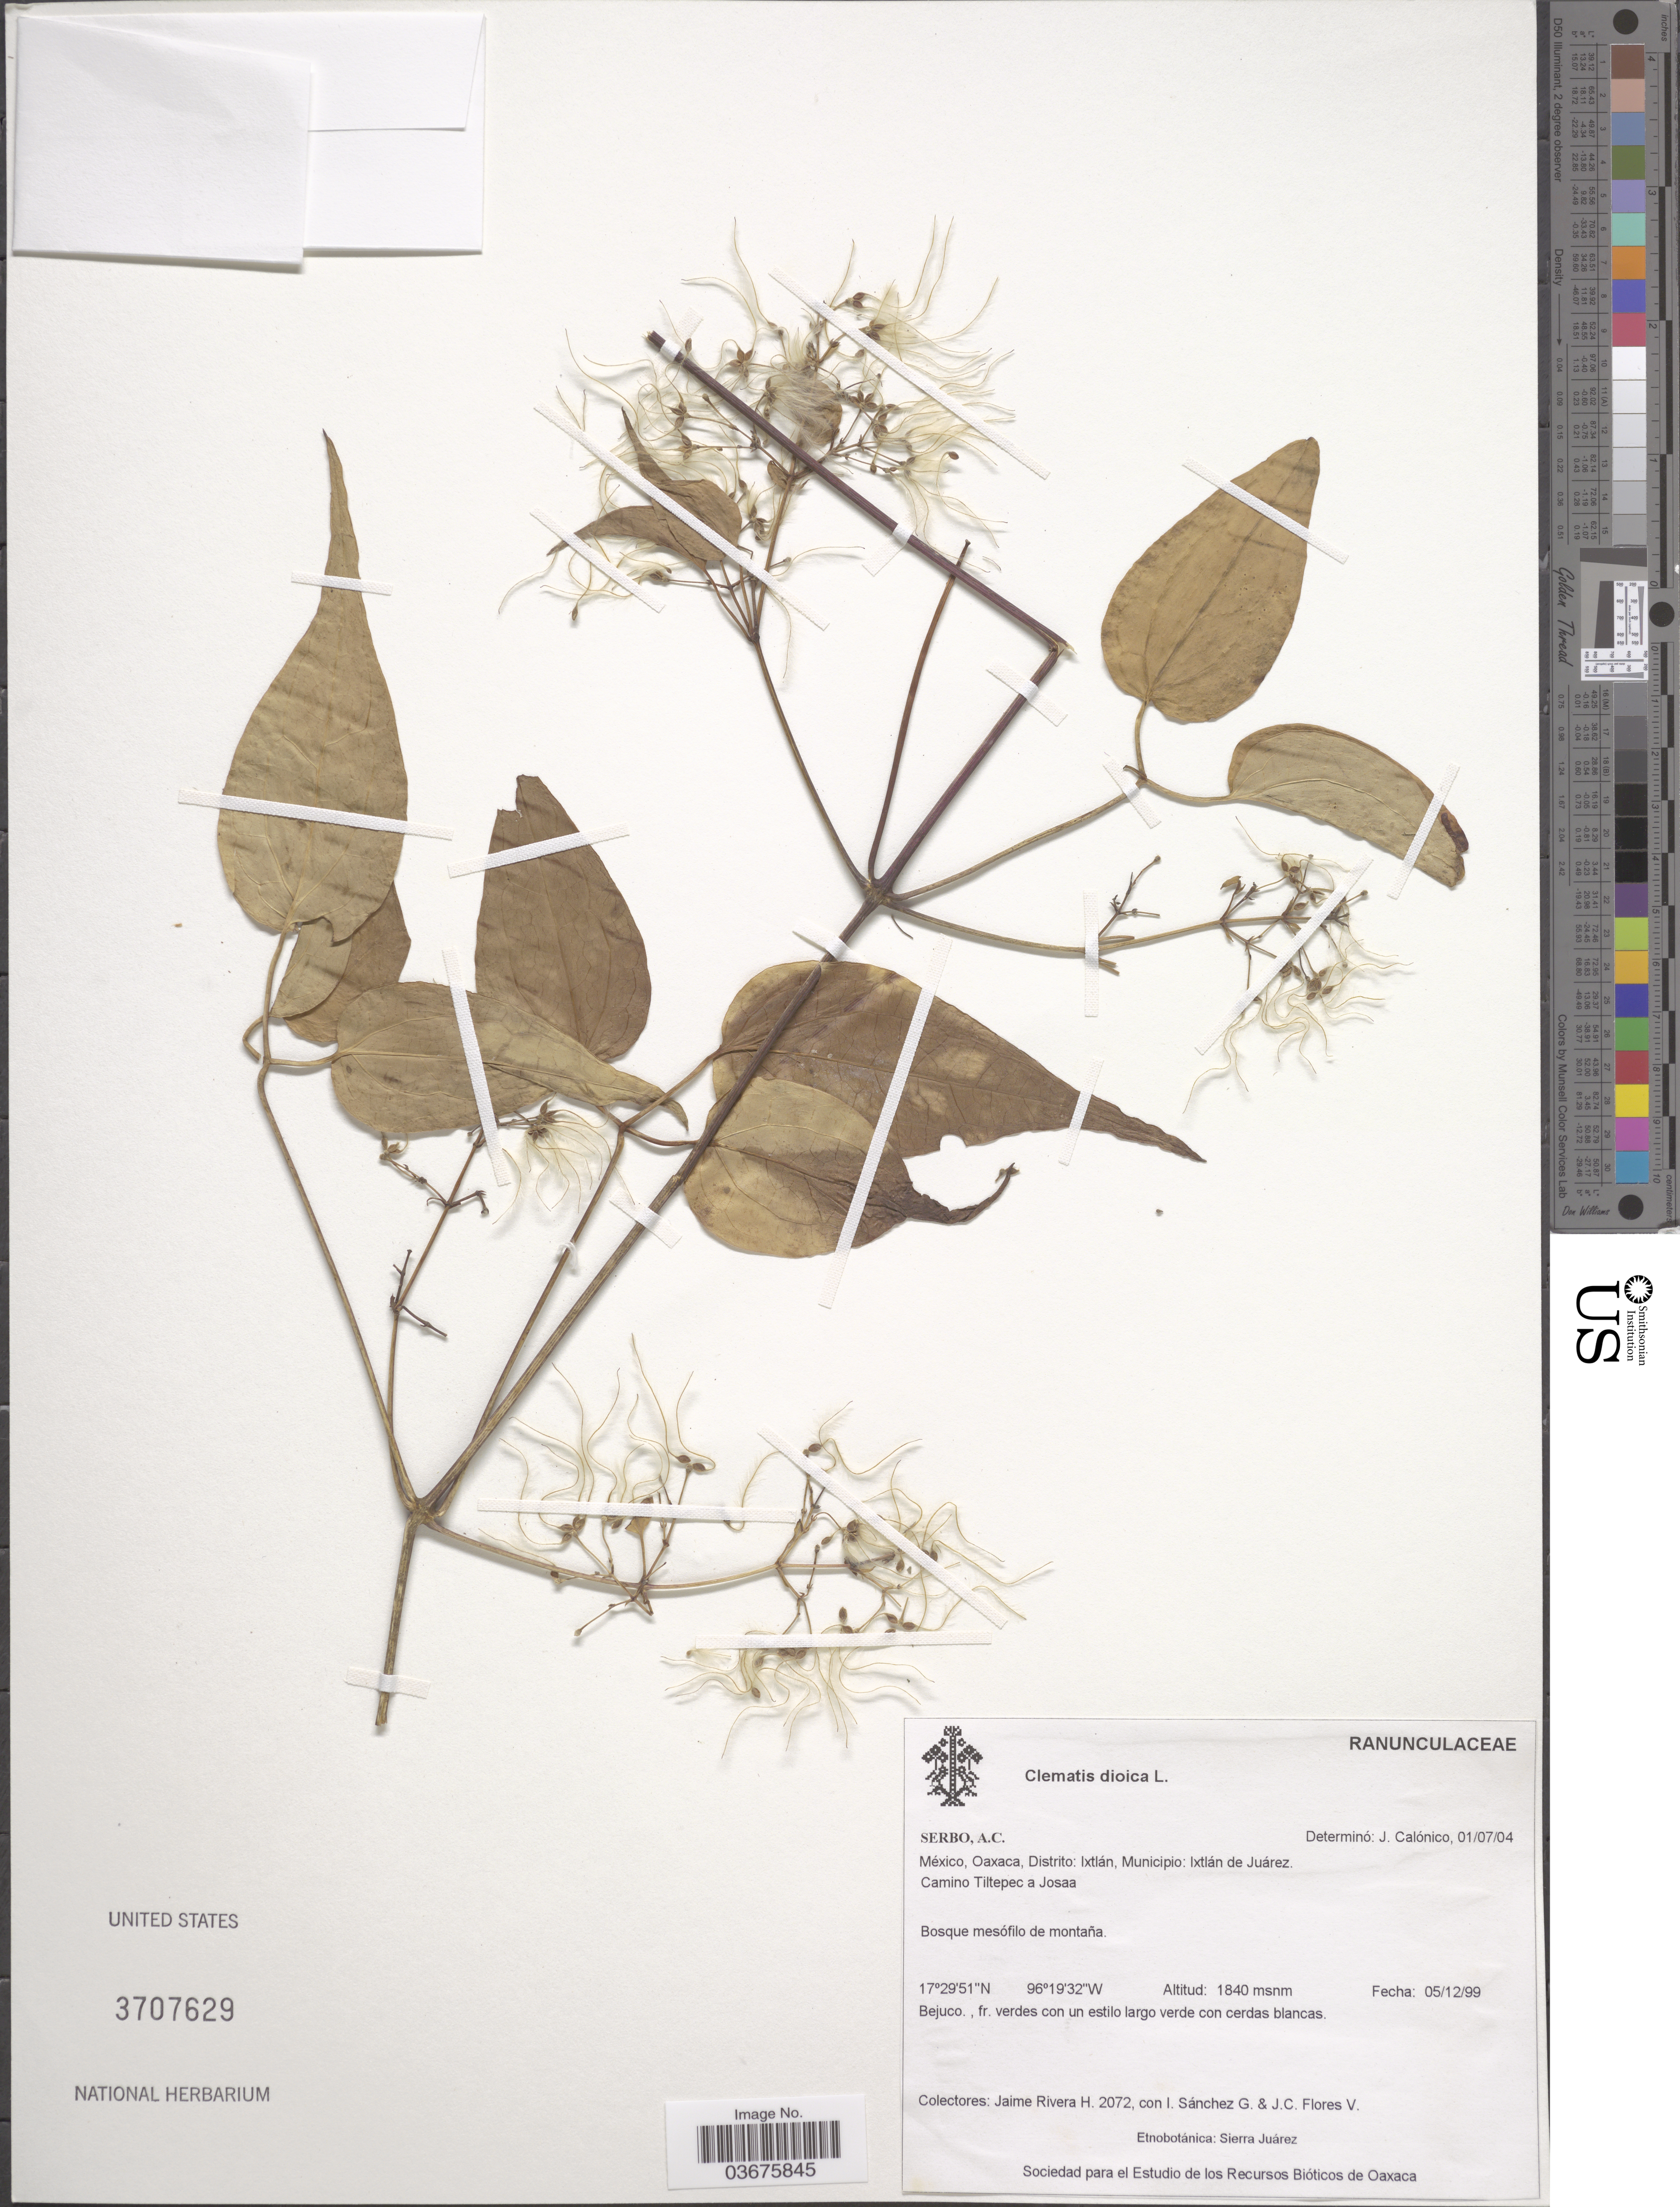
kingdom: Plantae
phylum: Tracheophyta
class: Magnoliopsida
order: Ranunculales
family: Ranunculaceae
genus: Clematis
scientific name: Clematis dioica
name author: L.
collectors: J. Rivera H., I. Sánchez G. & J. Flores V.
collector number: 2072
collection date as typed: Transcribed d/m/y: 5/12/99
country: Mexico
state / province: Oaxaca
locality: Distrito: Ixtlán, Municipio: Ixtlán de Juárez. Camino Tiltepec a Josaa.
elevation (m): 1840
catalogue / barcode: US 3707629